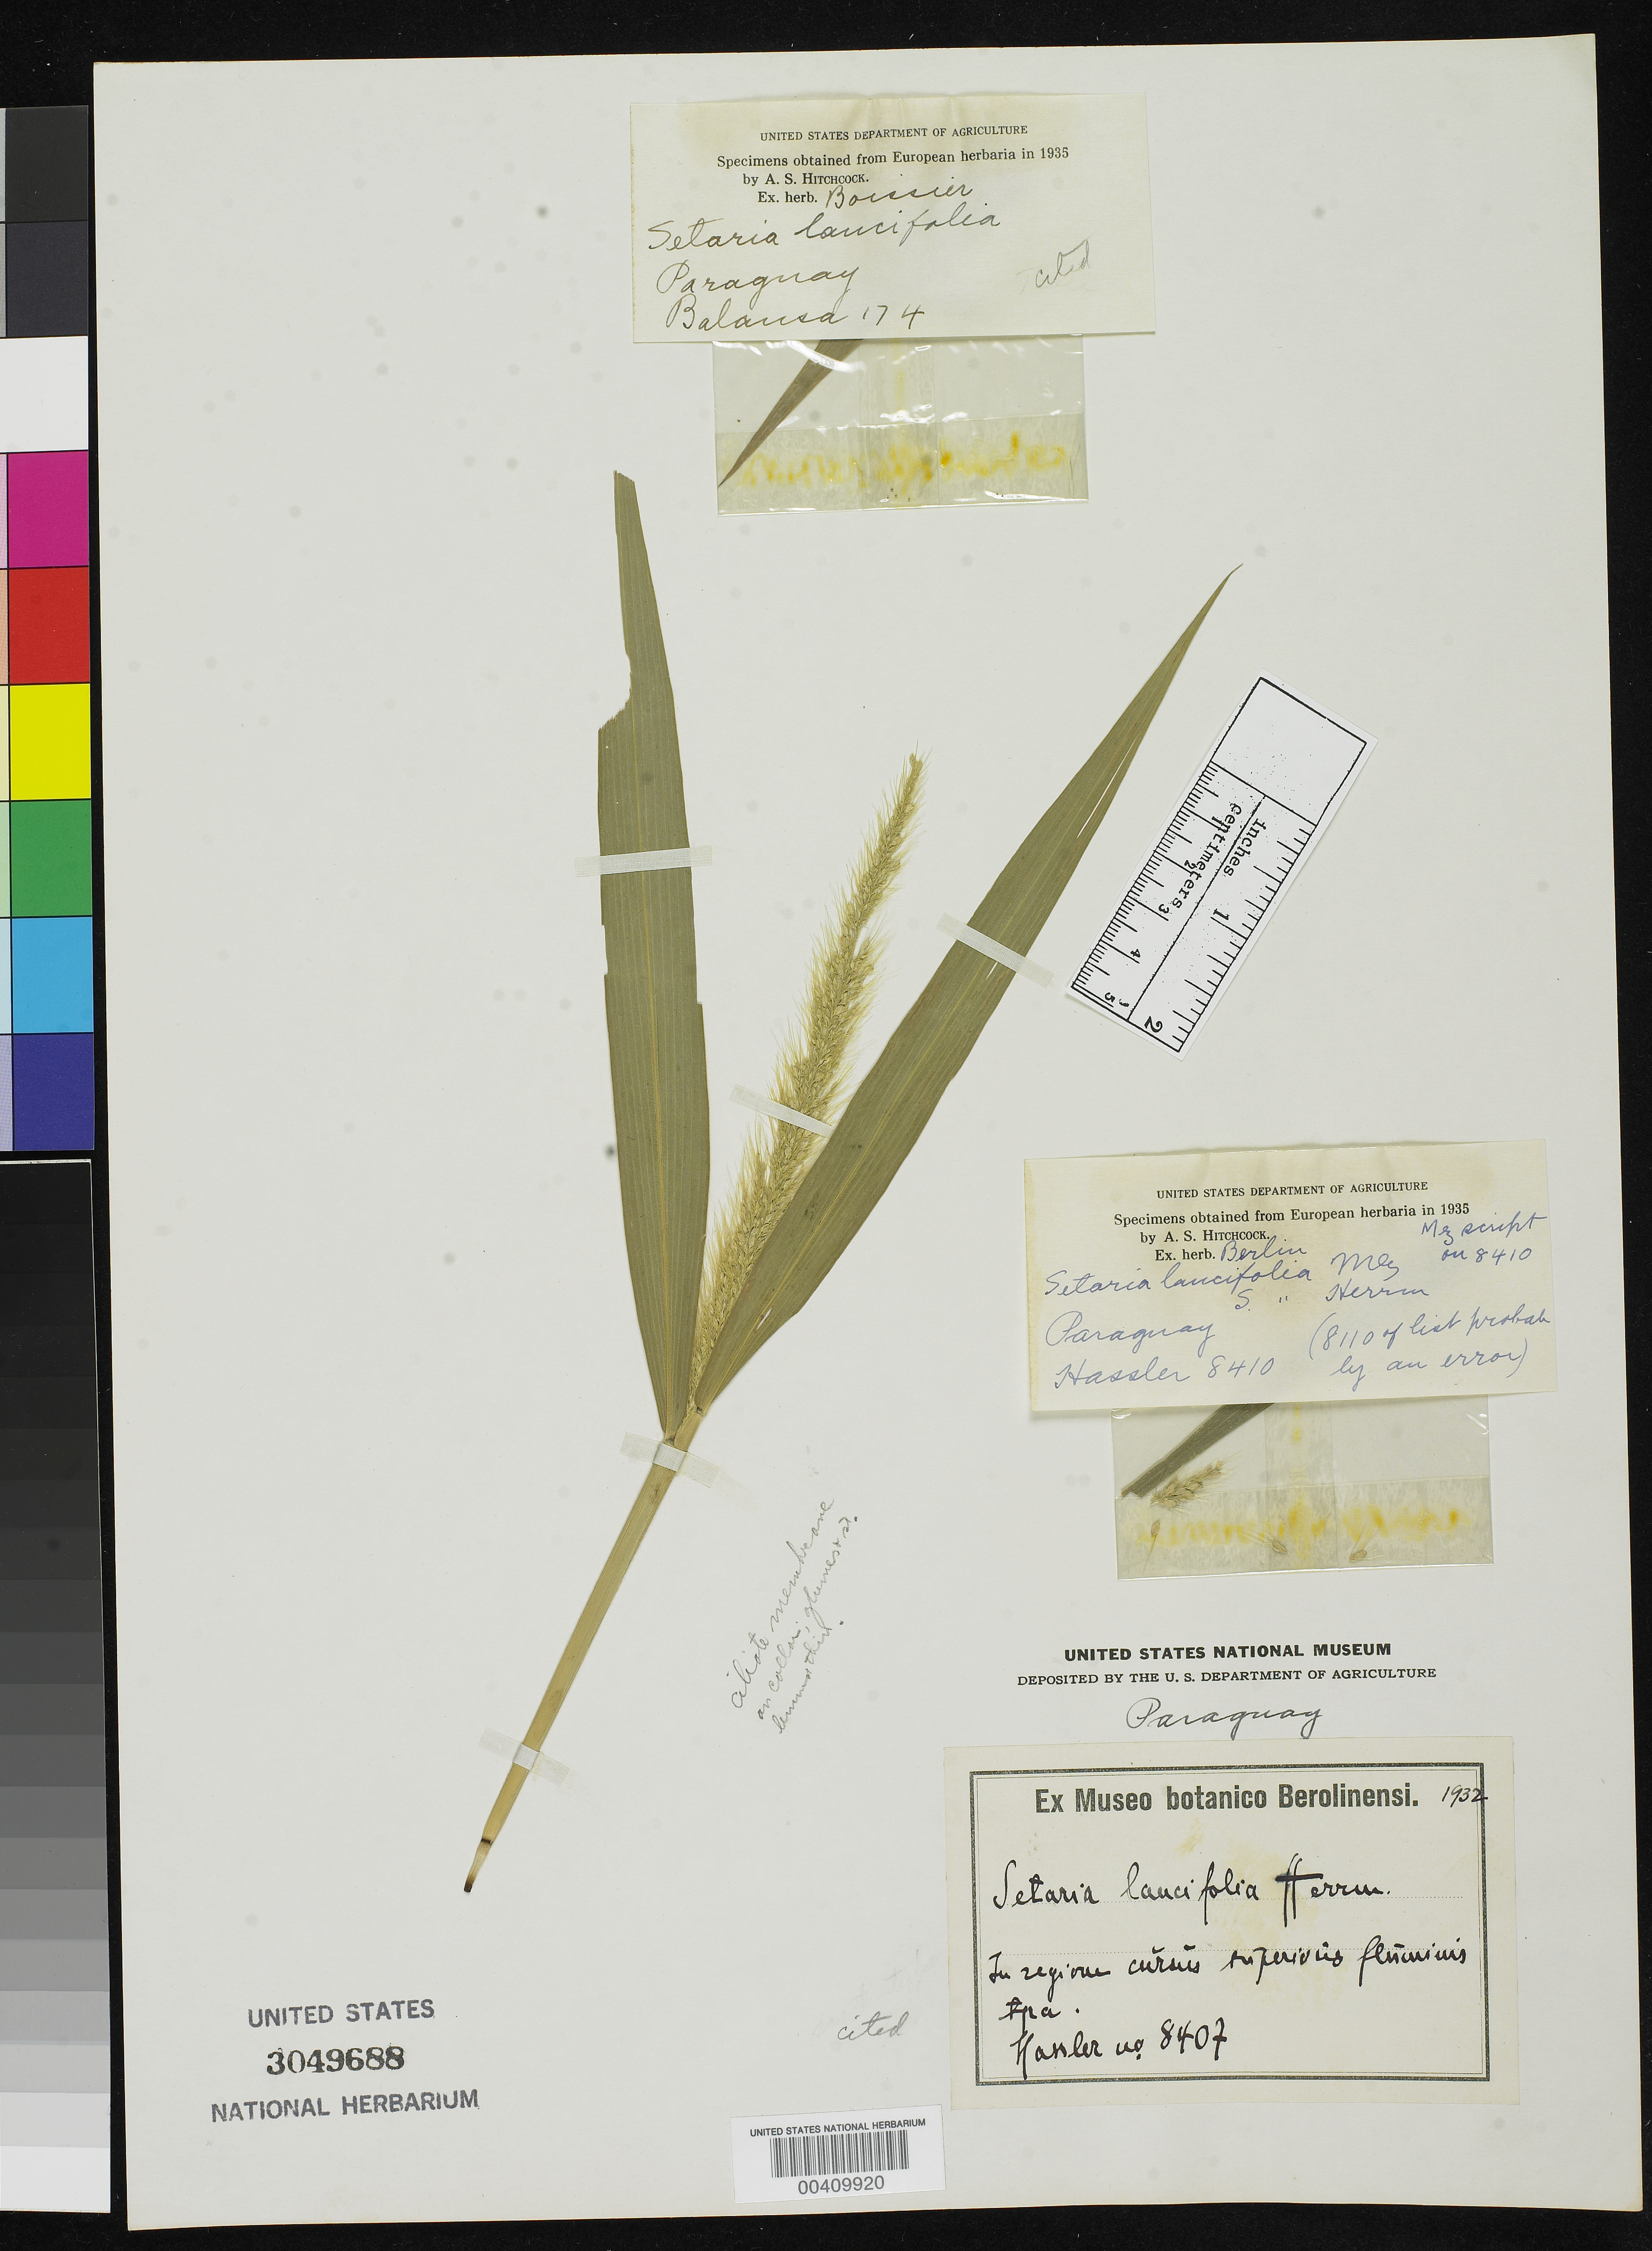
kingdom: Plantae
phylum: Tracheophyta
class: Liliopsida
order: Poales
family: Poaceae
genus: Setaria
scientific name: Setaria lancifolia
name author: R.A.W. Herrm.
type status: Type Fragment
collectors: B. Balansa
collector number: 174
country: Paraguay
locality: Near L'Assomption.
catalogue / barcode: US 3049688